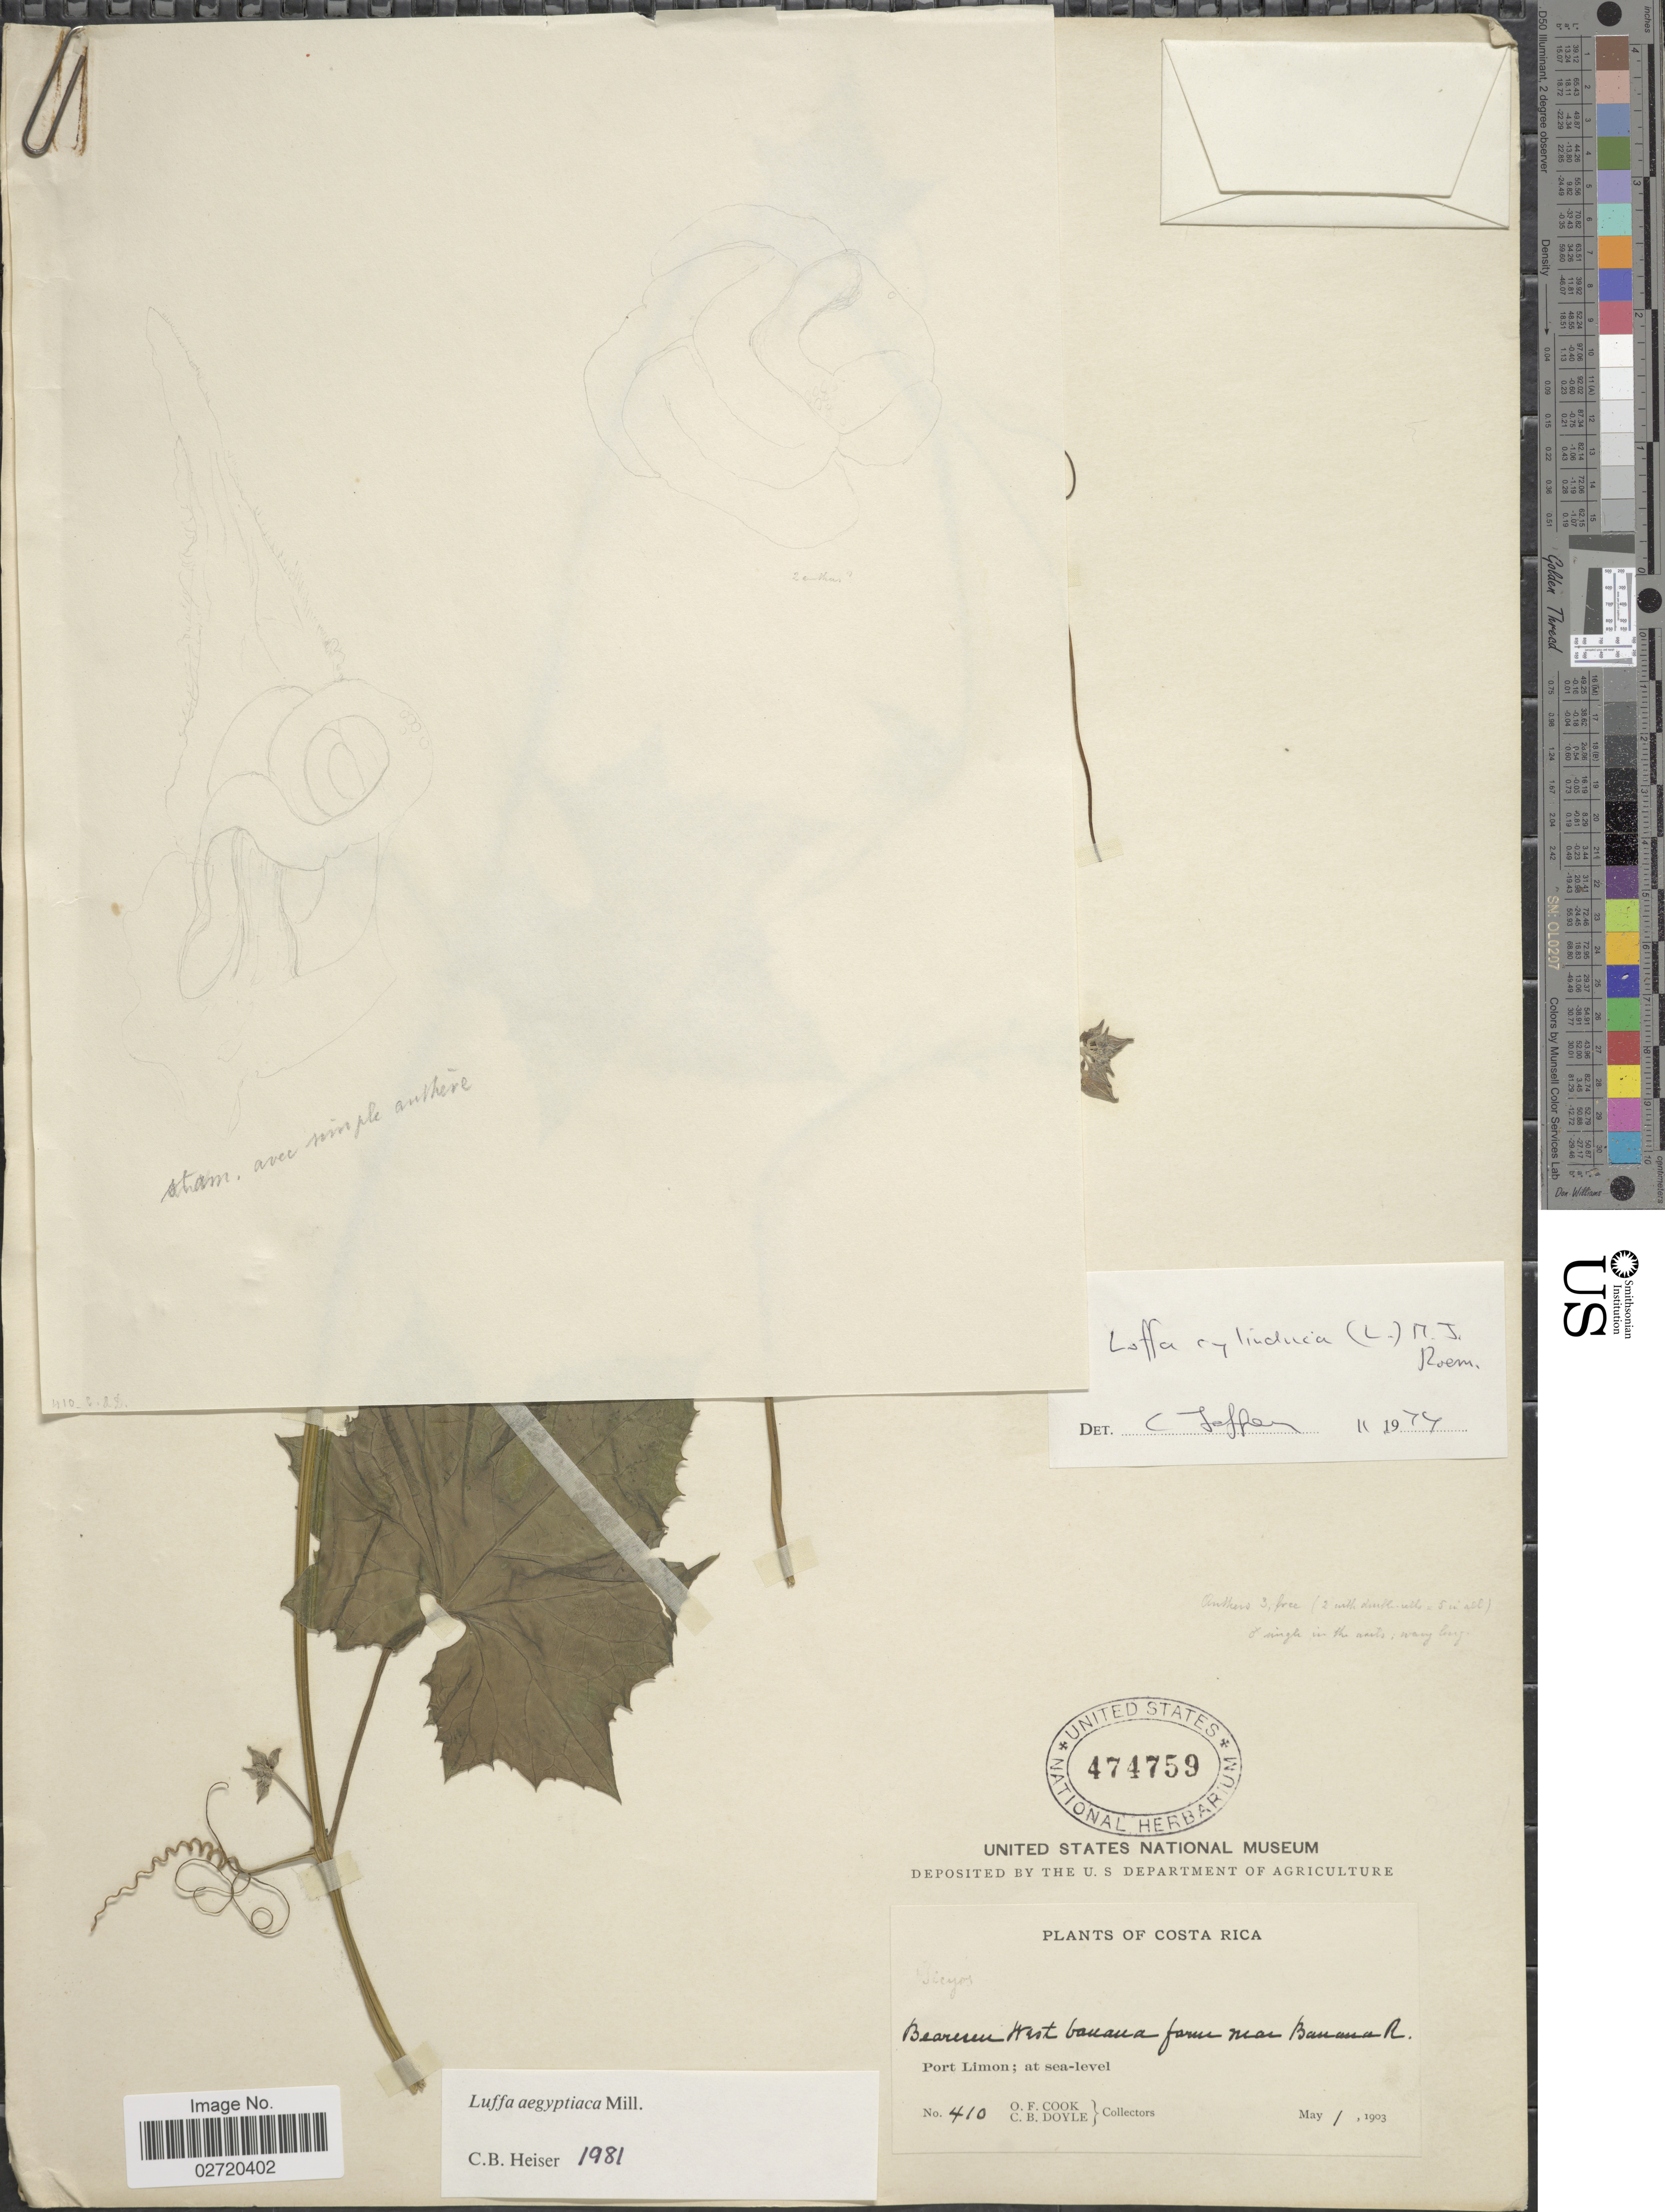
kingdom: Plantae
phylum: Tracheophyta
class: Magnoliopsida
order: Cucurbitales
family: Cucurbitaceae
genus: Luffa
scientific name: Luffa aegyptiaca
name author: Mill.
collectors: O. F. Cook & C. Doyle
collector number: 410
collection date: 1903-05-01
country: Costa Rica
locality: Port Limon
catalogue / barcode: US 474759